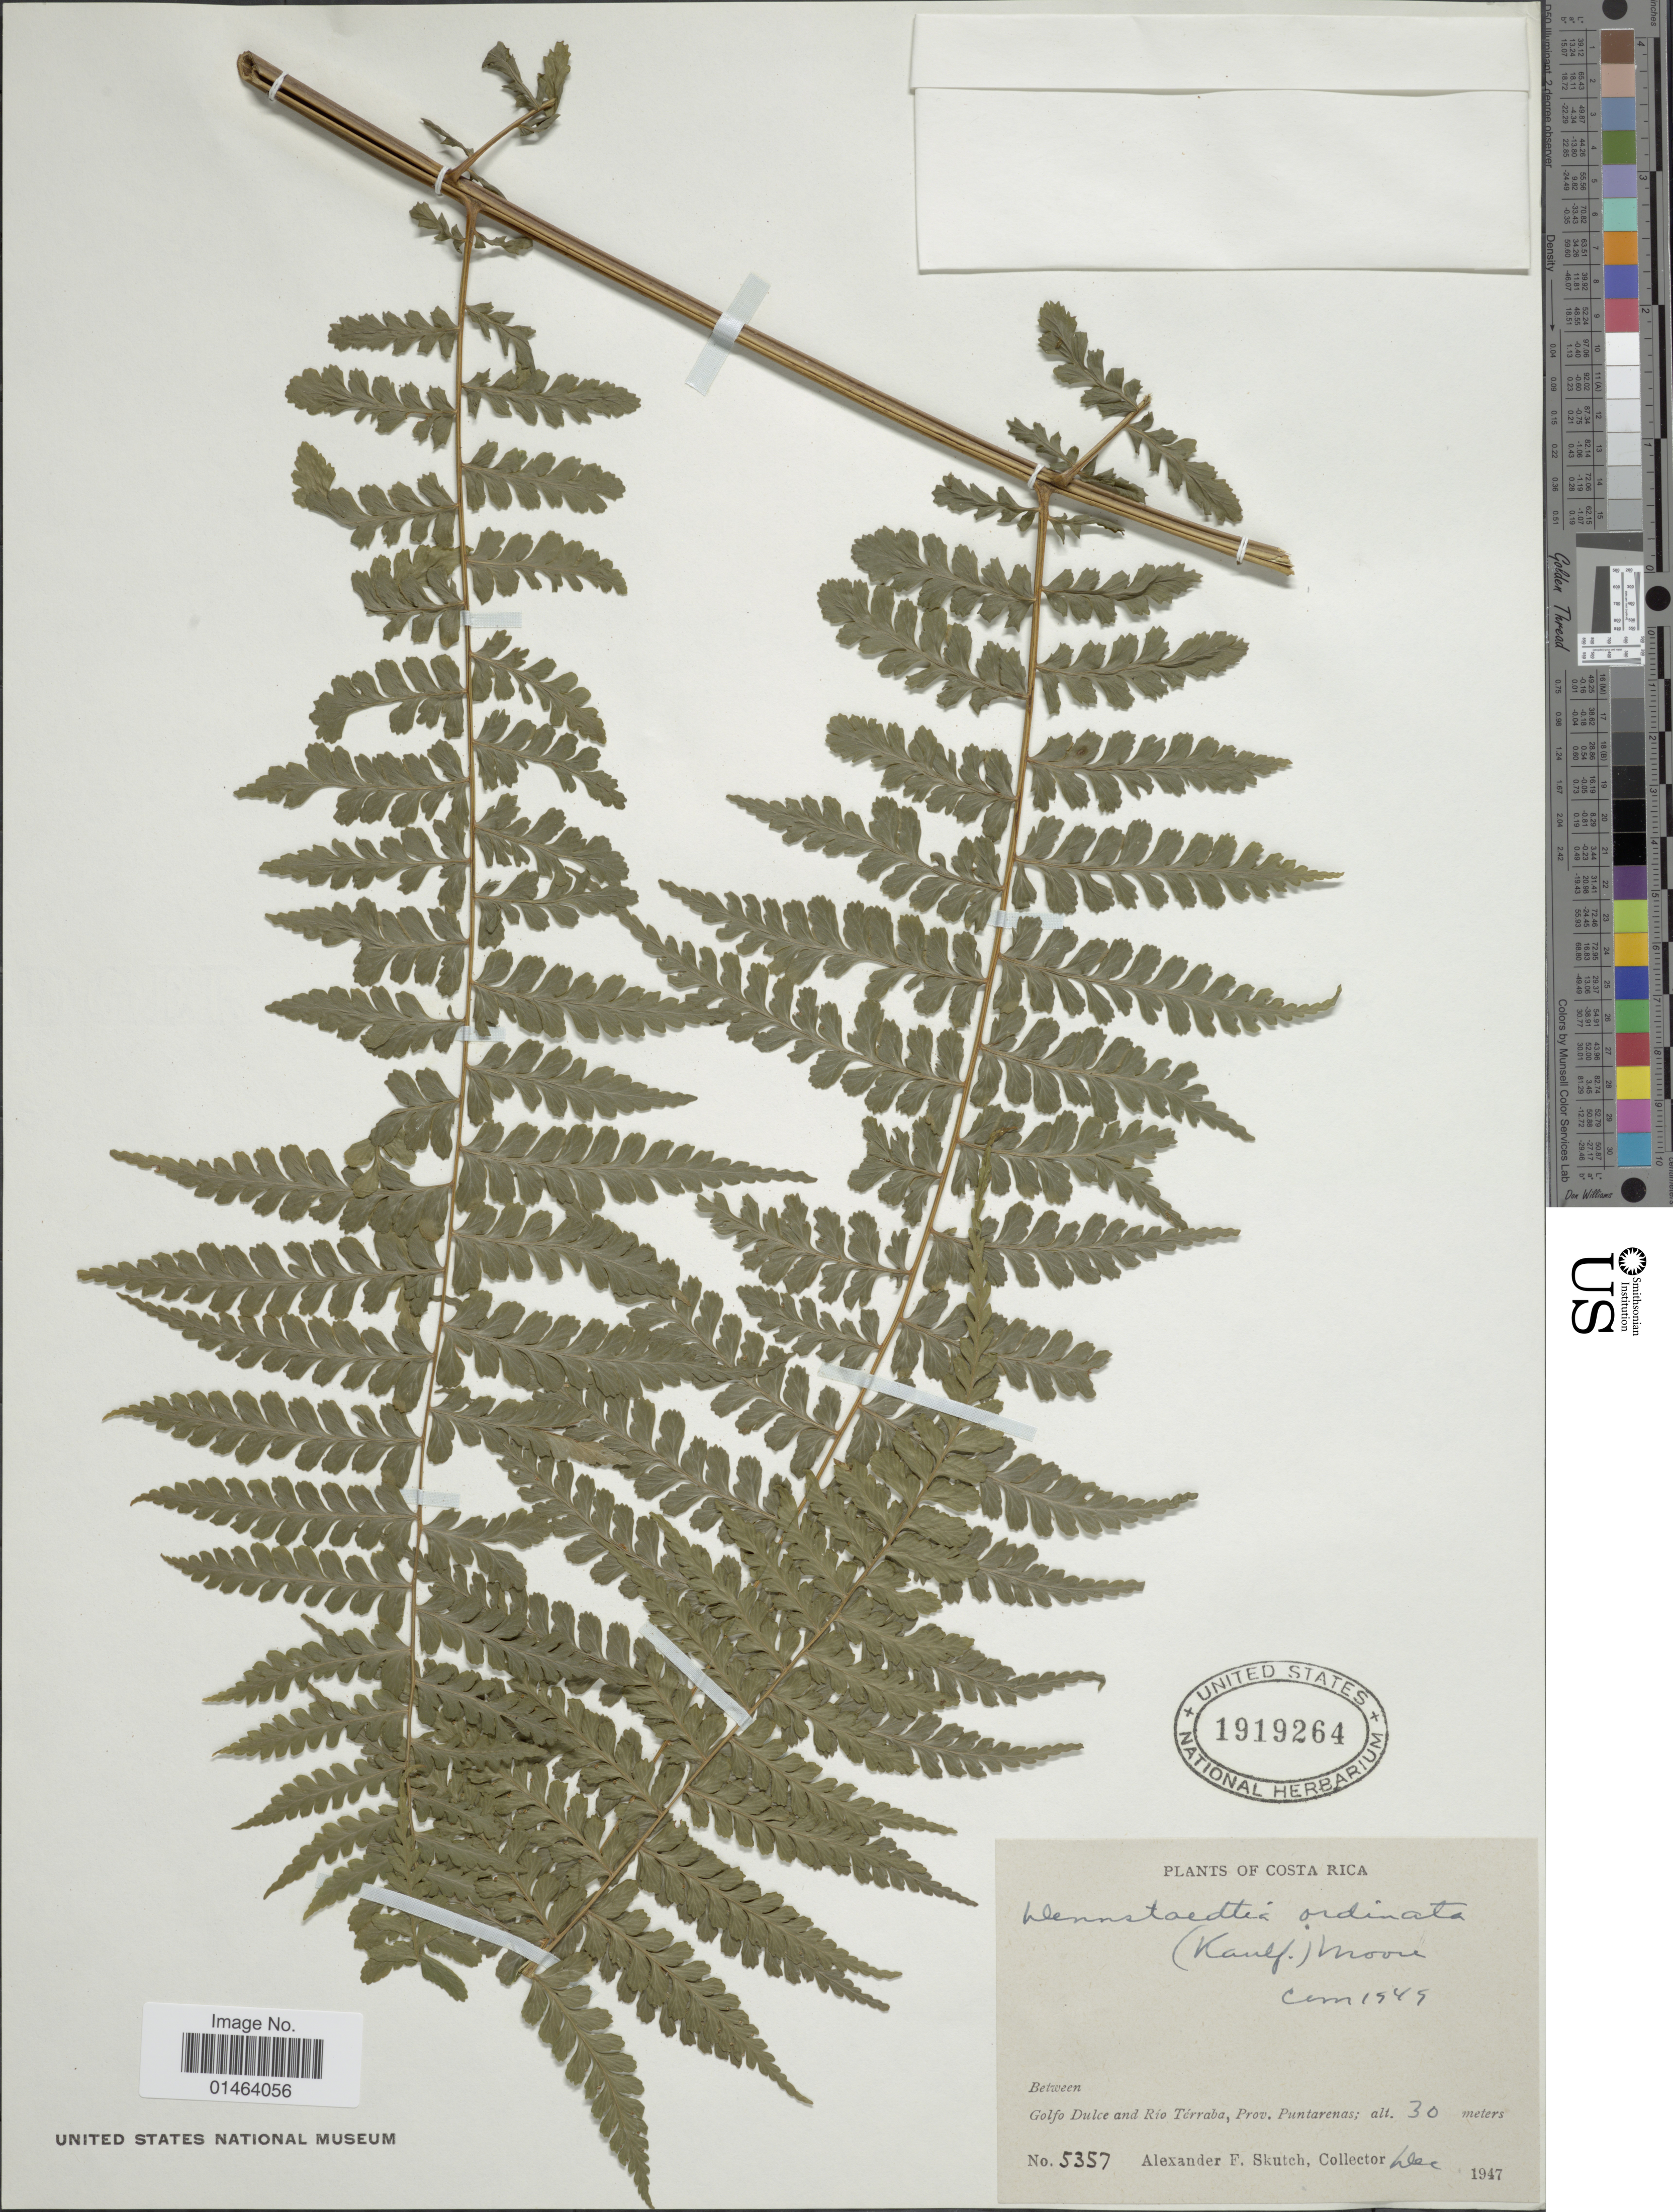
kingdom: Plantae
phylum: Tracheophyta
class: Polypodiopsida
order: Polypodiales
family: Dennstaedtiaceae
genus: Dennstaedtia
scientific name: Dennstaedtia dissecta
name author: (Sw.) T. Moore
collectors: A. F. Skutch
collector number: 5357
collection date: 1947-12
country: Costa Rica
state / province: Puntarenas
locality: Costa Rica, between Golfo Dulce and Rio Terraba.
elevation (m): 30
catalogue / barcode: US 1919264